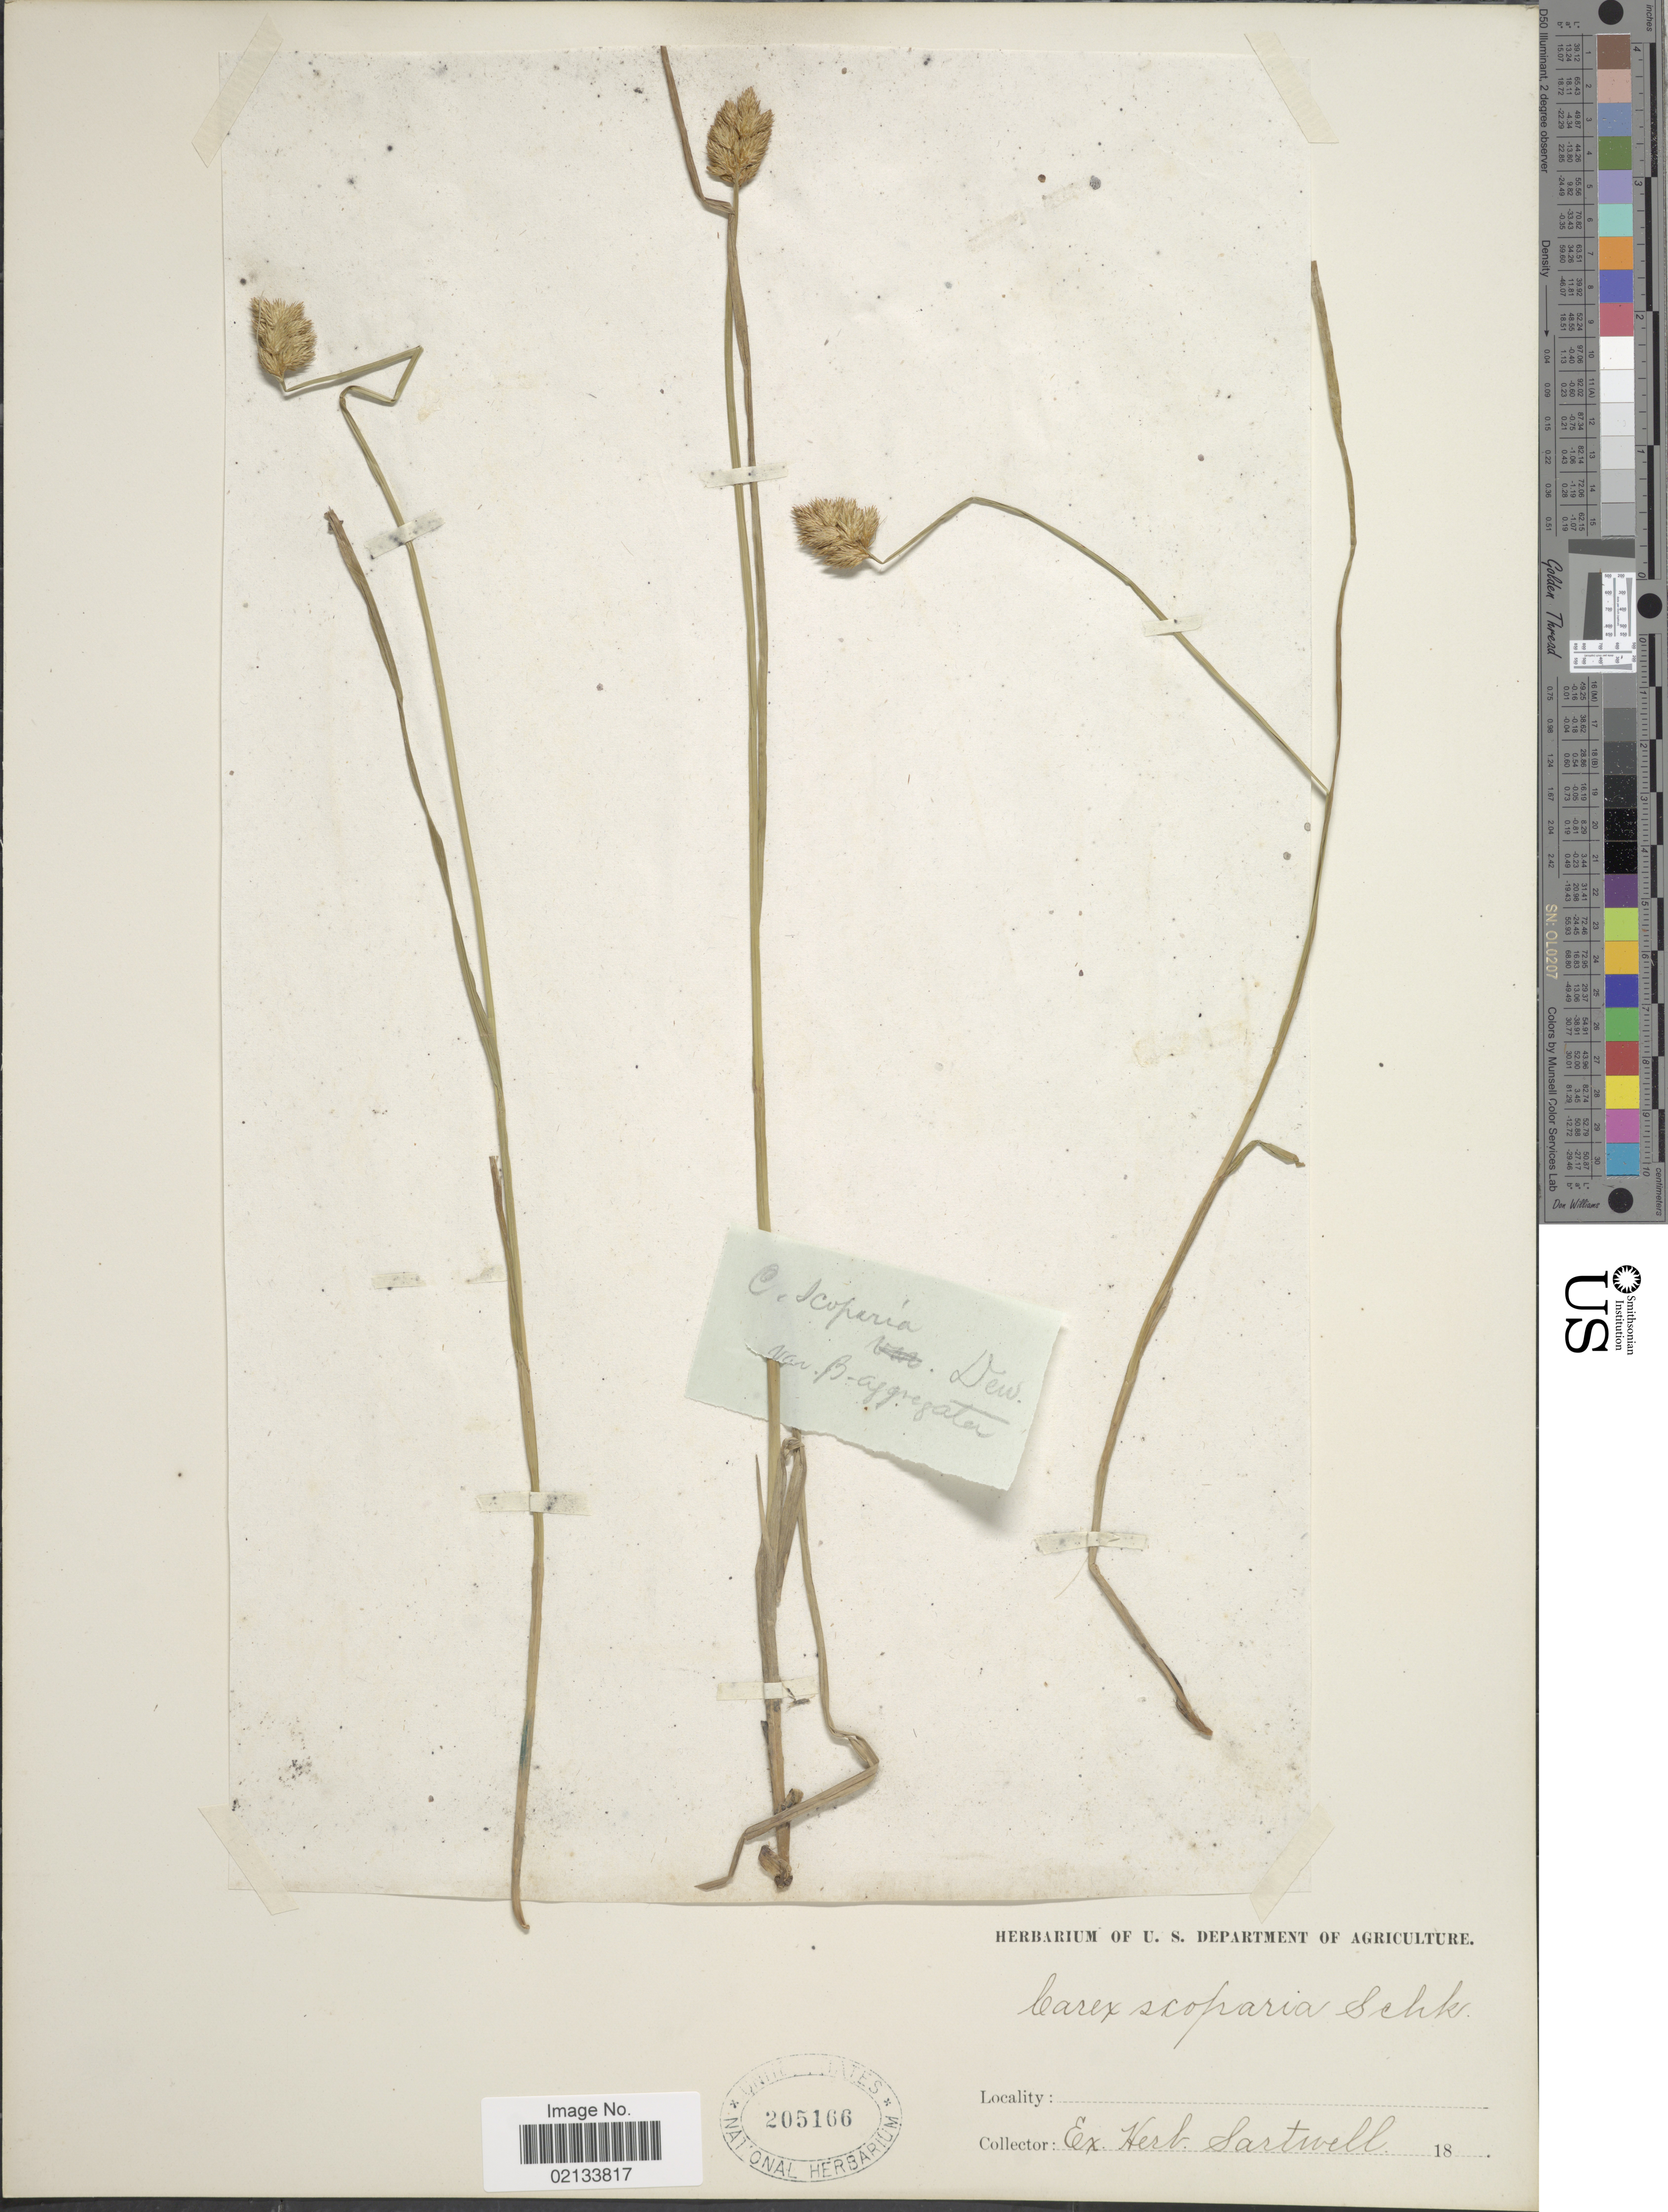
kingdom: Plantae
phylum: Tracheophyta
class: Liliopsida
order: Poales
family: Cyperaceae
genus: Carex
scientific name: Carex scoparia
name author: Schkuhr ex Willd.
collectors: ex herb. Sartwell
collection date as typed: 18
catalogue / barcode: US 205166